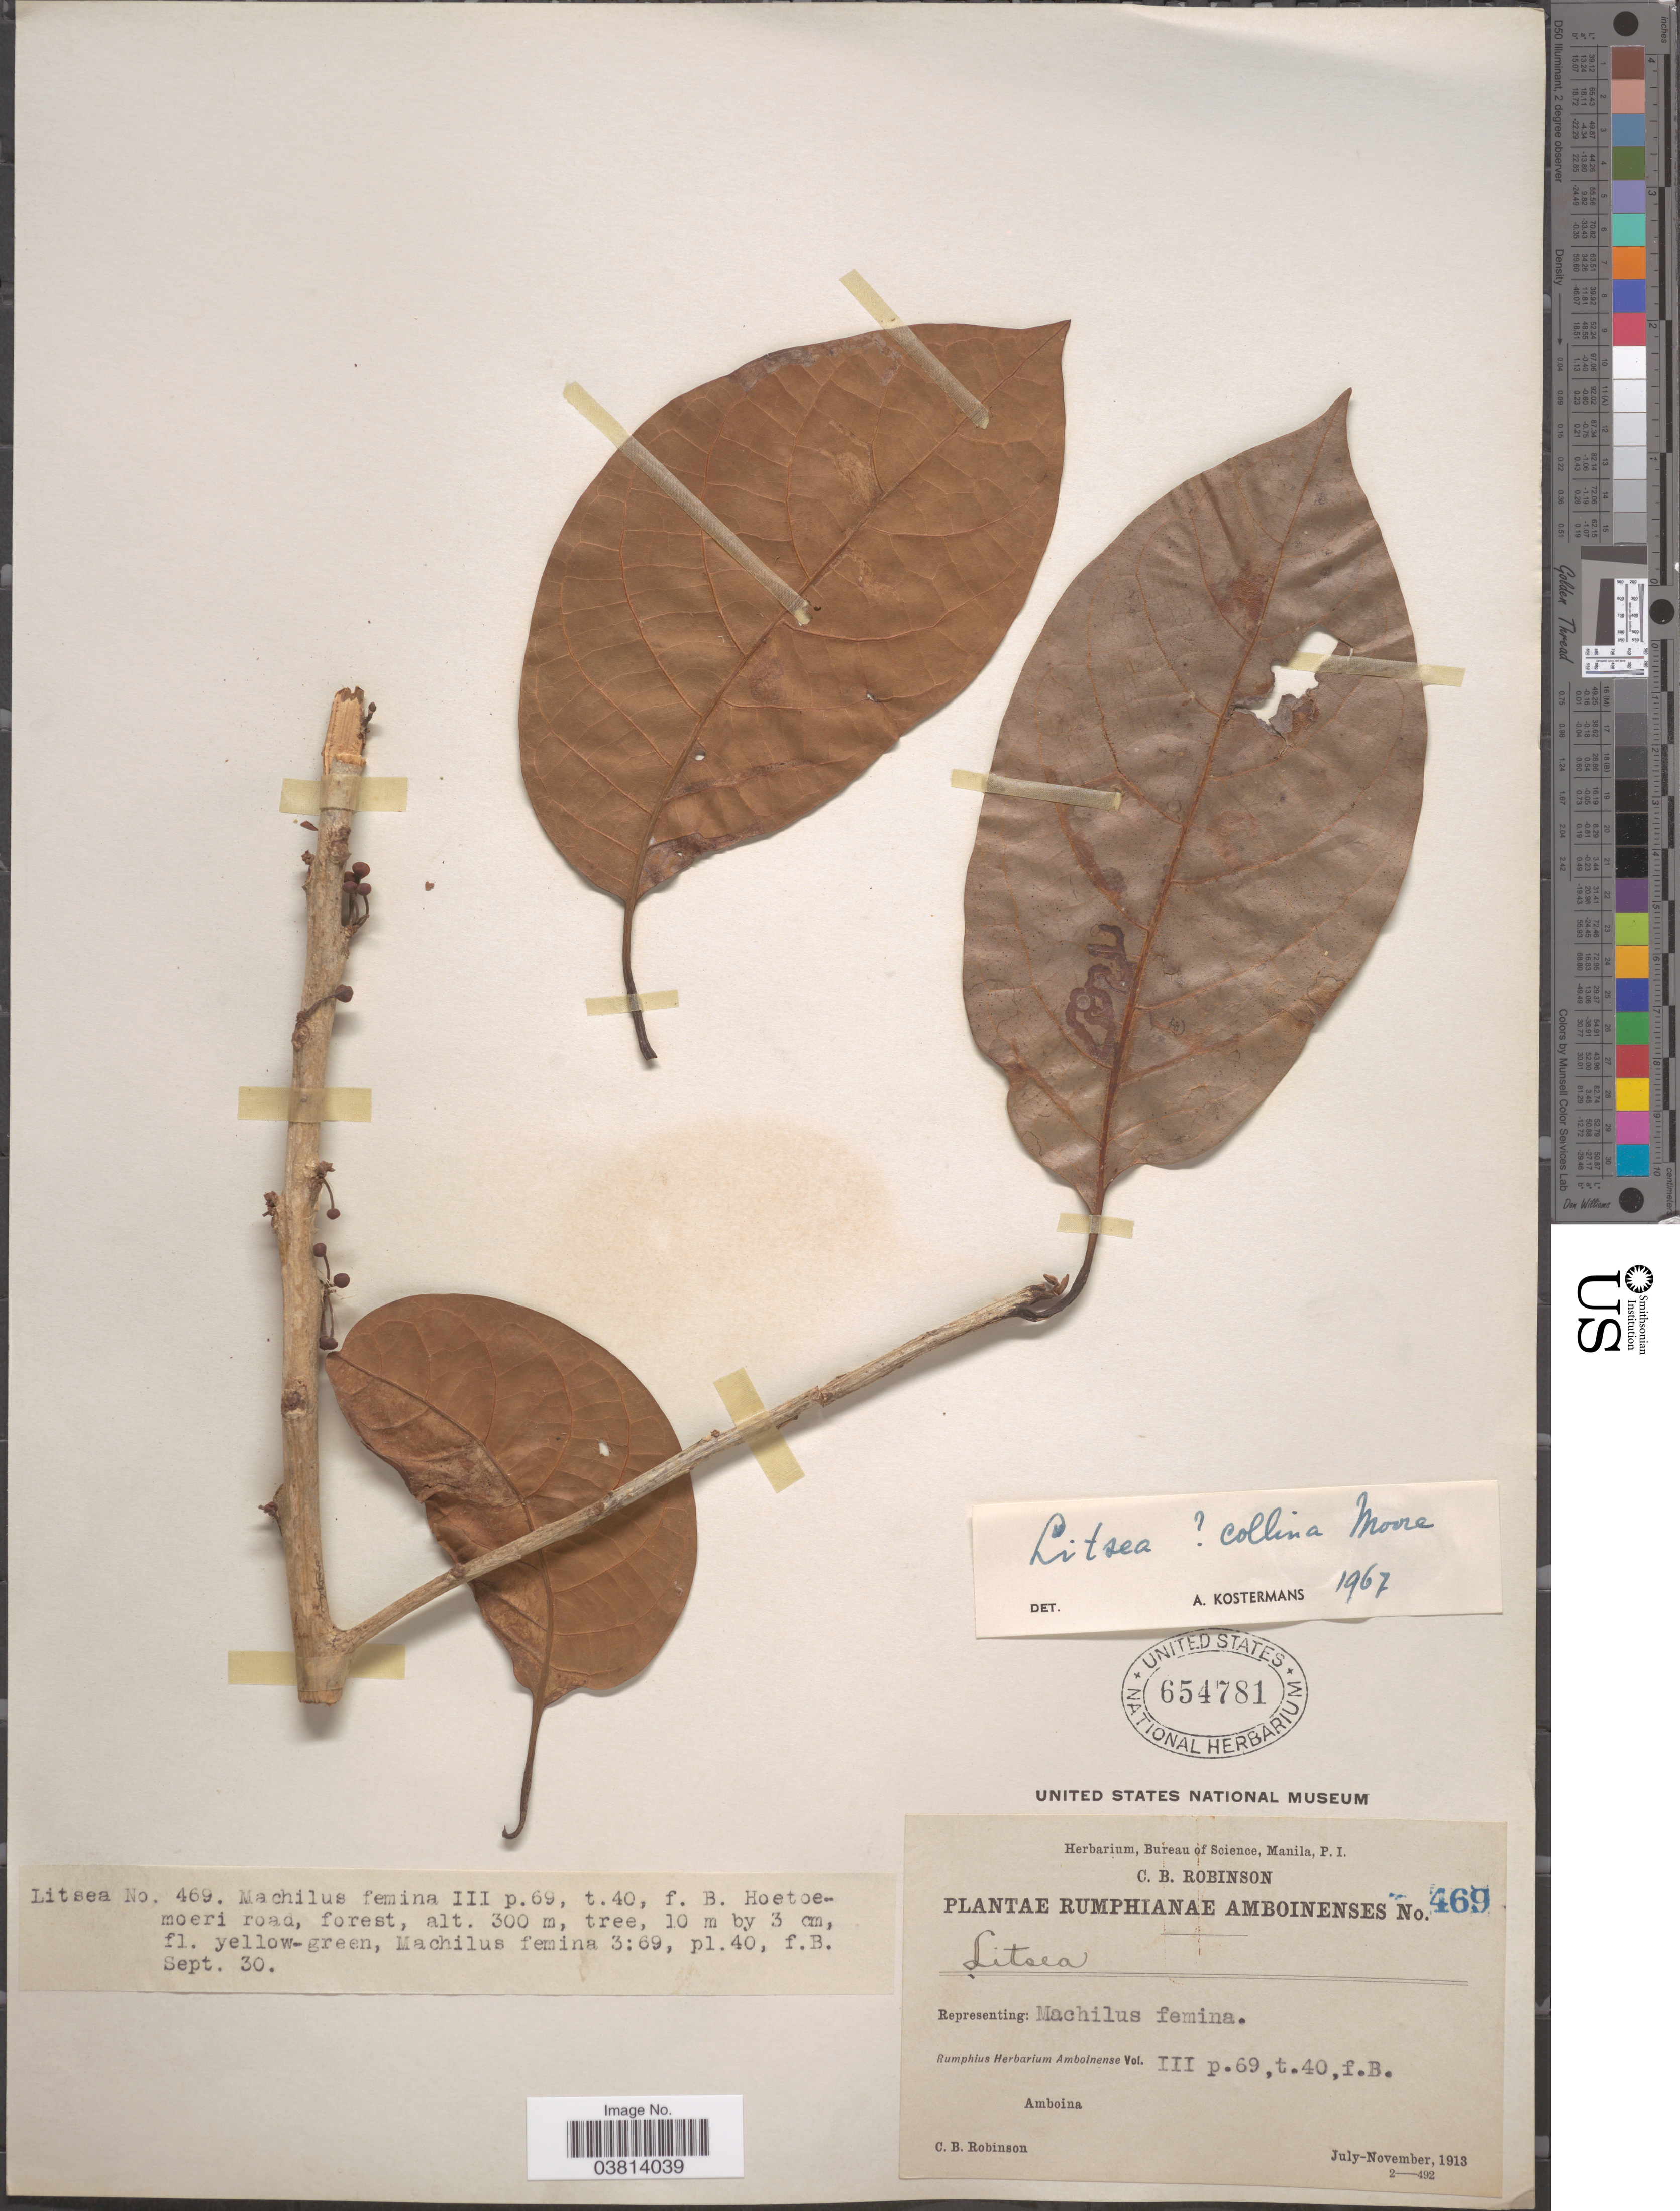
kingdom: Plantae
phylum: Tracheophyta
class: Magnoliopsida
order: Laurales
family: Lauraceae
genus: Litsea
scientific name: Litsea collina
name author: S. Moore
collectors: C. Robinson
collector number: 469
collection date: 1913-09-30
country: Indonesia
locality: Amboina. Hoetoemoeri road.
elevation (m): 300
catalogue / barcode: US 654781